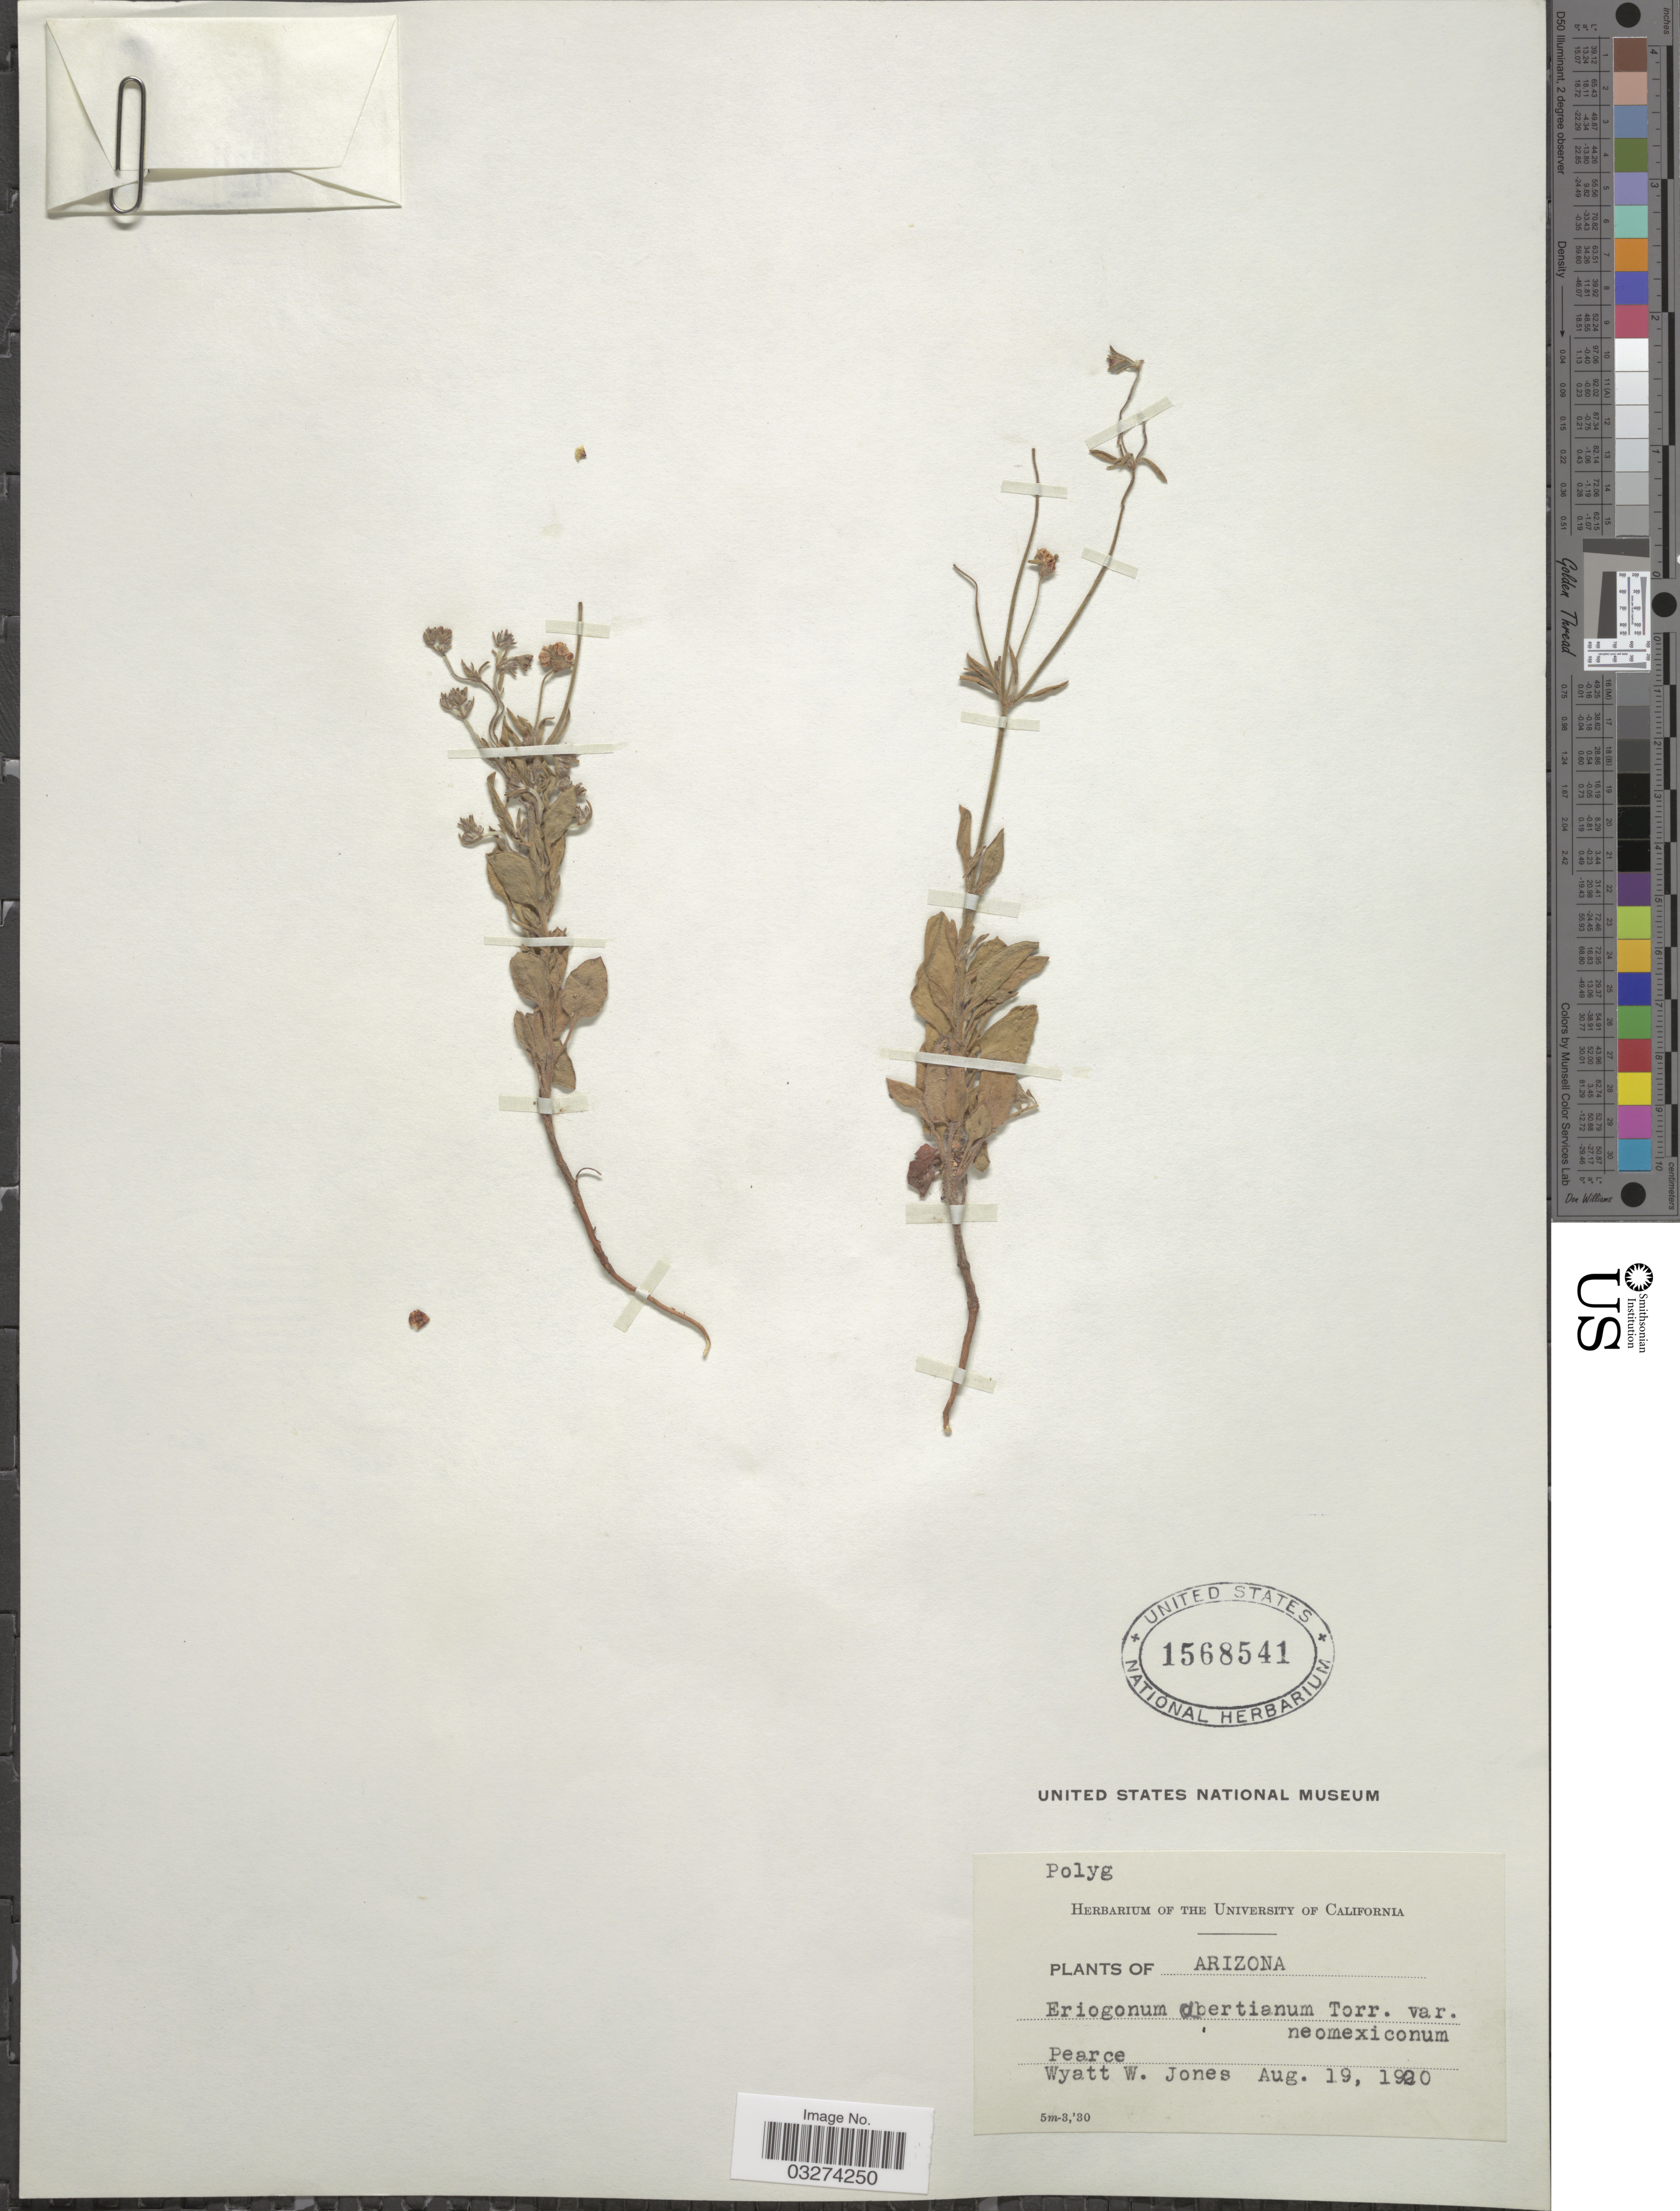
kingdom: Plantae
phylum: Tracheophyta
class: Magnoliopsida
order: Caryophyllales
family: Polygonaceae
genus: Eriogonum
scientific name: Eriogonum abertianum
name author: Torr.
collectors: W. W. Jones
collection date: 1920-08-19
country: United States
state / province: Arizona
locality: Pearce.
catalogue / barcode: US 1568541